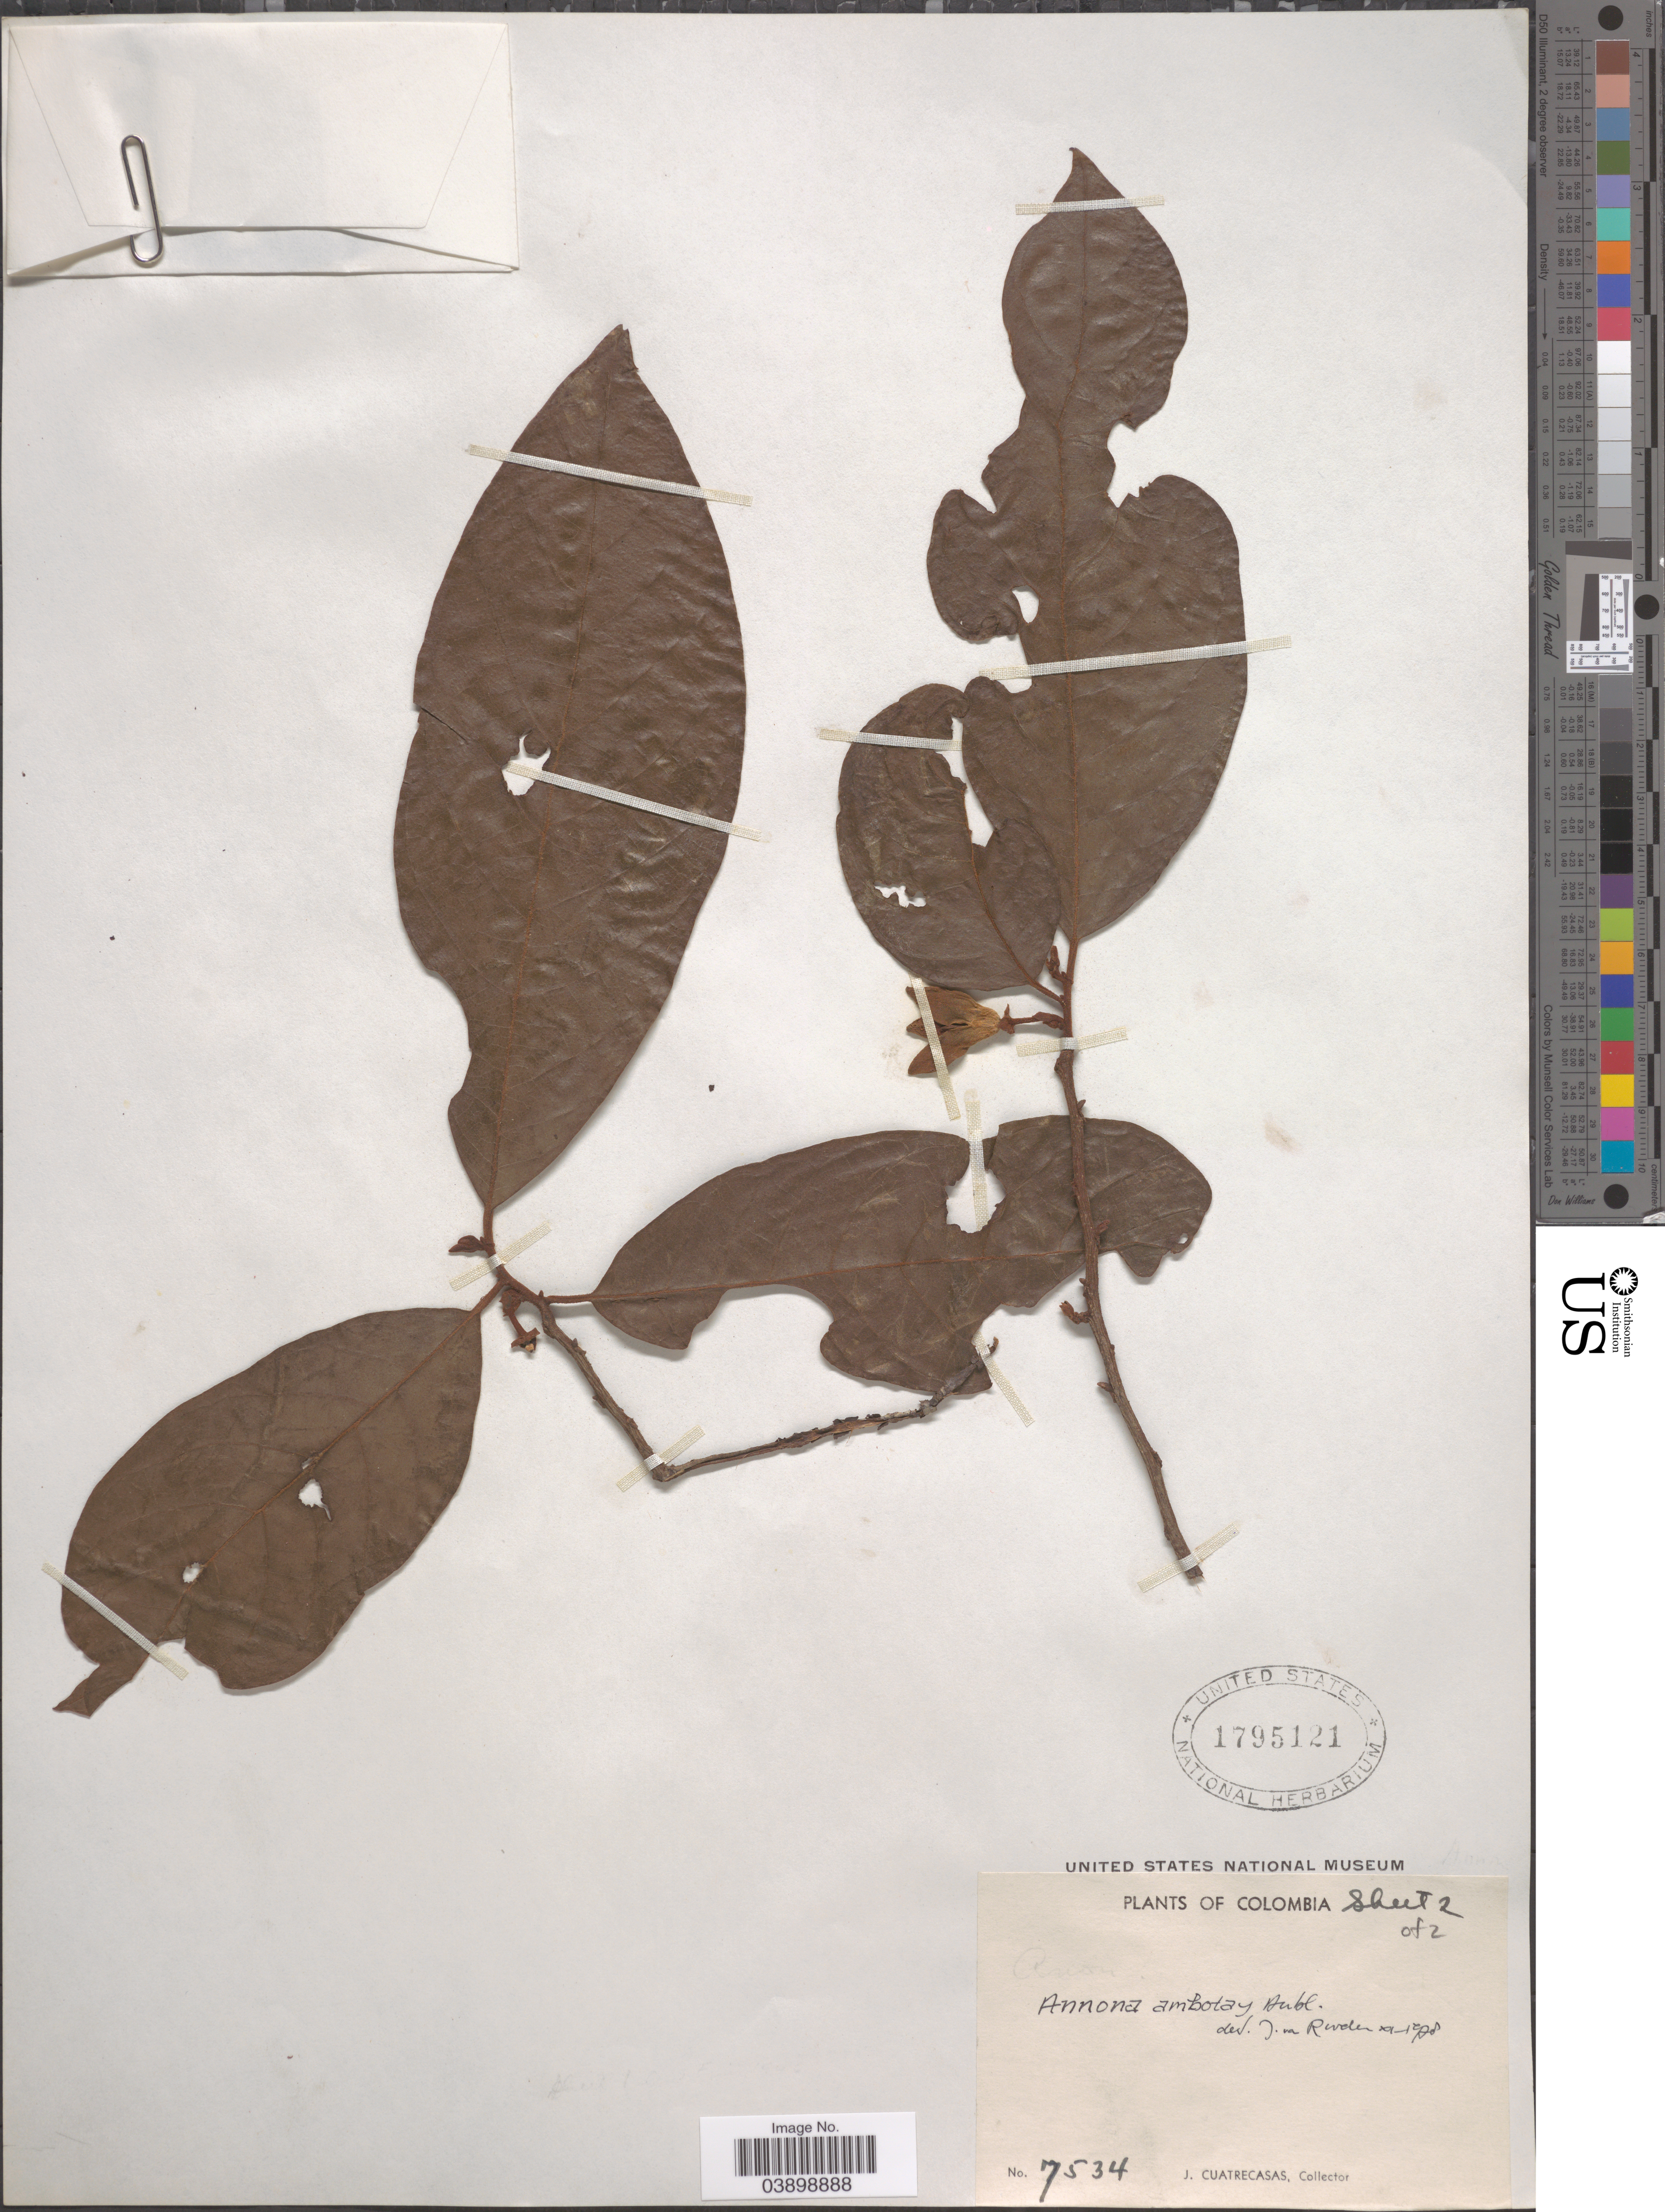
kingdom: Plantae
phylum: Tracheophyta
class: Magnoliopsida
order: Magnoliales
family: Annonaceae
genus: Annona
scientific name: Annona ambotay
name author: Aubl.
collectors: J. Cuatrecasas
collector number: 7534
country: Colombia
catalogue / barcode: US 1795121